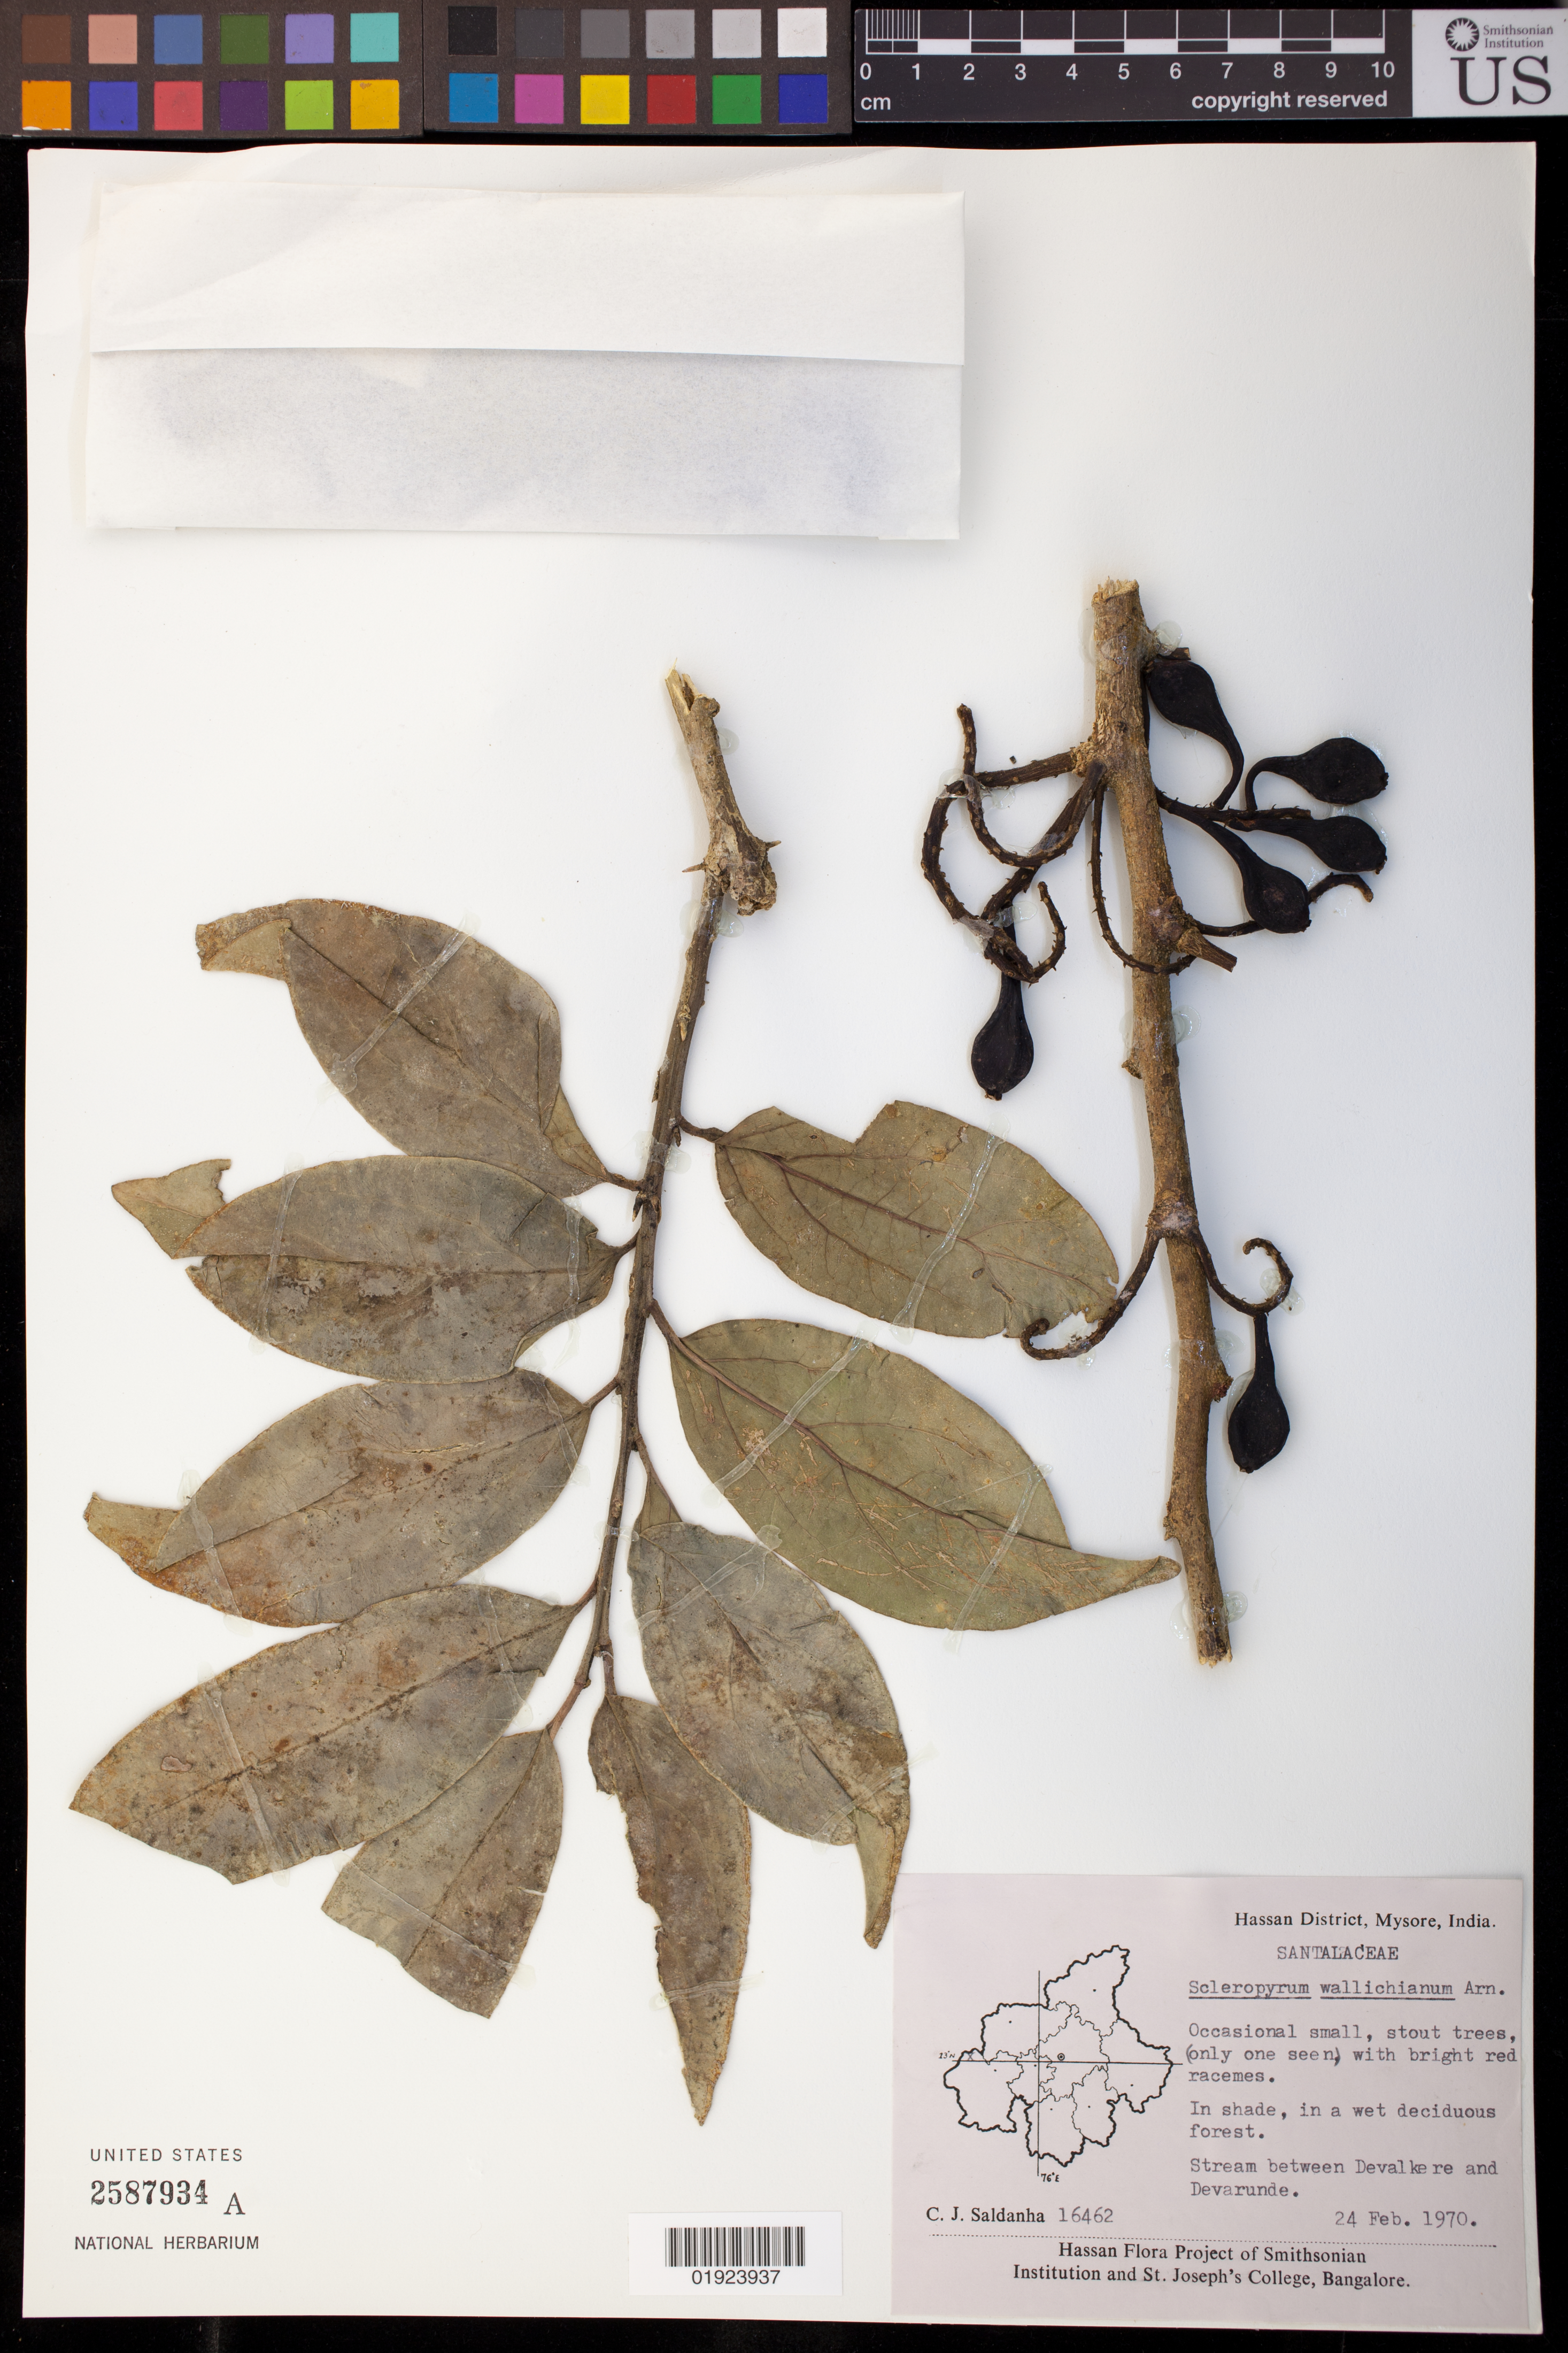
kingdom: Plantae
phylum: Tracheophyta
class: Magnoliopsida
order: Santalales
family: Cervantesiaceae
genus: Scleropyrum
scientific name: Scleropyrum wallichianum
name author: (Wight & Arn.) Arn.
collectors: C. J. Saldanha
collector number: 16462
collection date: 1970-02-24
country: India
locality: Hassan District, Mysore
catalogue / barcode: US 2587934A